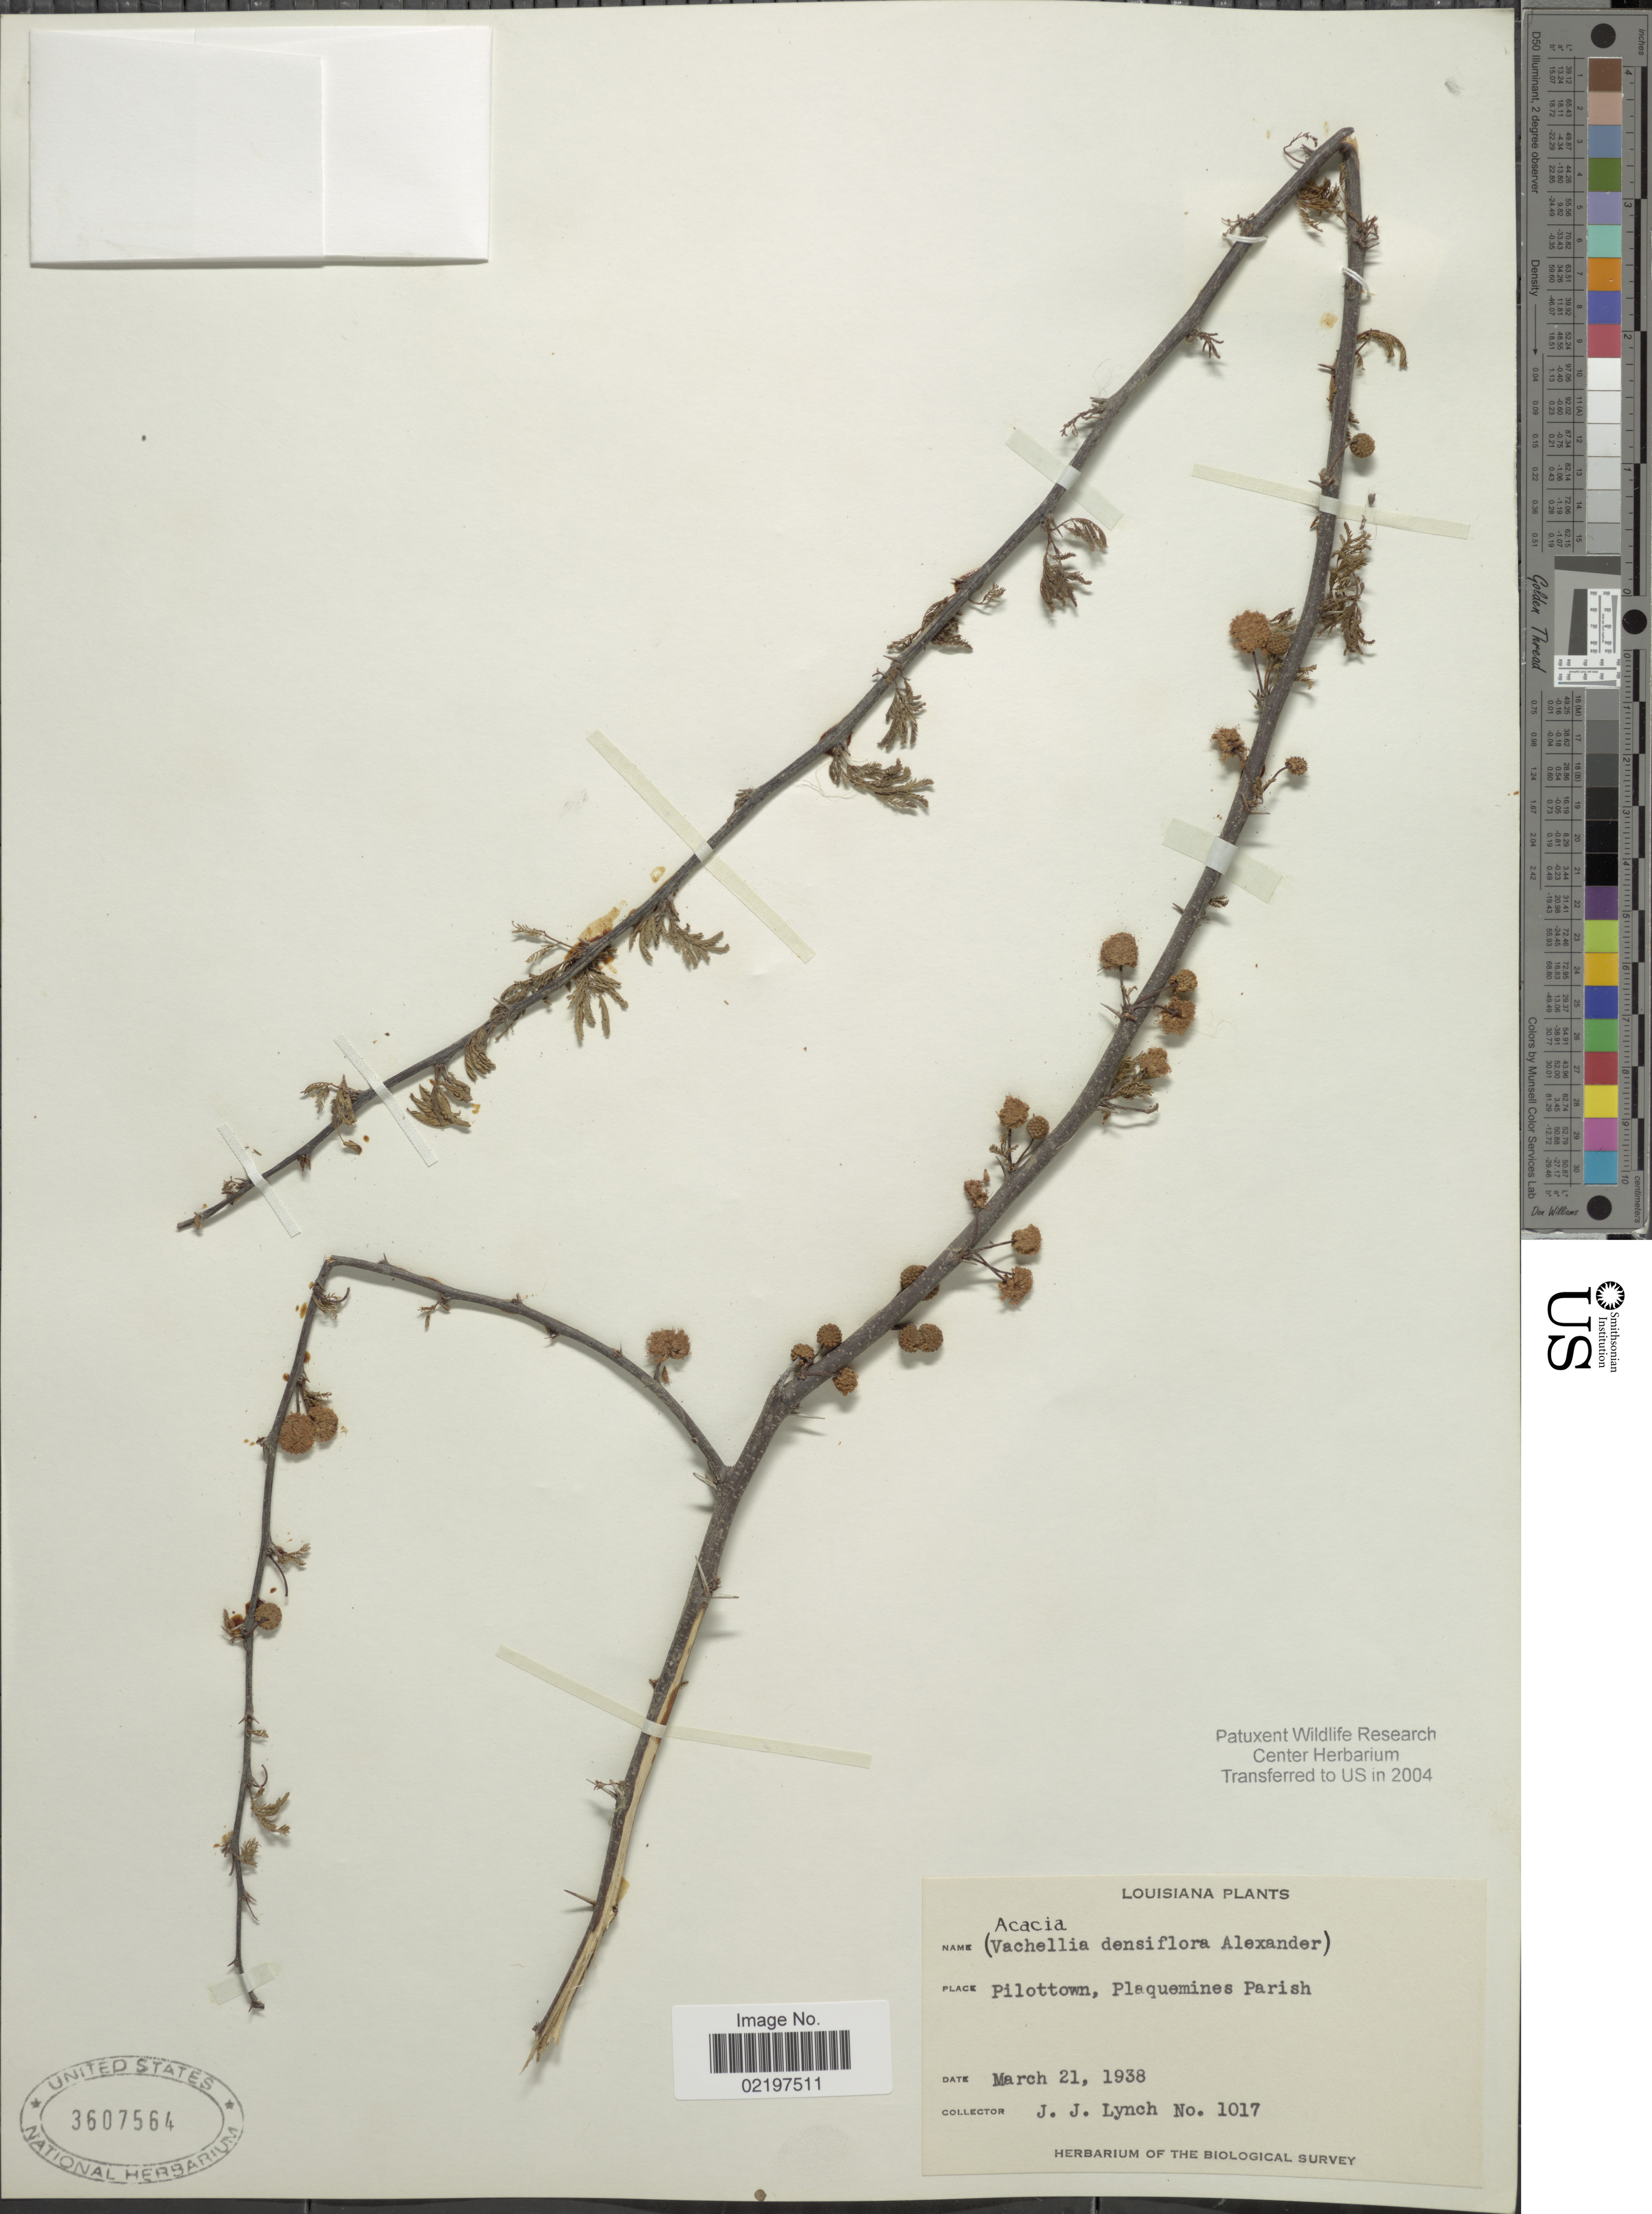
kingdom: Plantae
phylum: Tracheophyta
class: Magnoliopsida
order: Fabales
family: Fabaceae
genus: Vachellia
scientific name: Vachellia farnesiana var. farnesiana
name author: (L.) Wight & Arn.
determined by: Strong, M. T., (US), Smithsonian Institution - National Museum of Natural History (UNITED STATES)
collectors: J. Lynch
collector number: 1017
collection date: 1938-03-21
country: United States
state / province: Louisiana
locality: Pillottown, Plaquemines Parish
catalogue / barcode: US 3607564